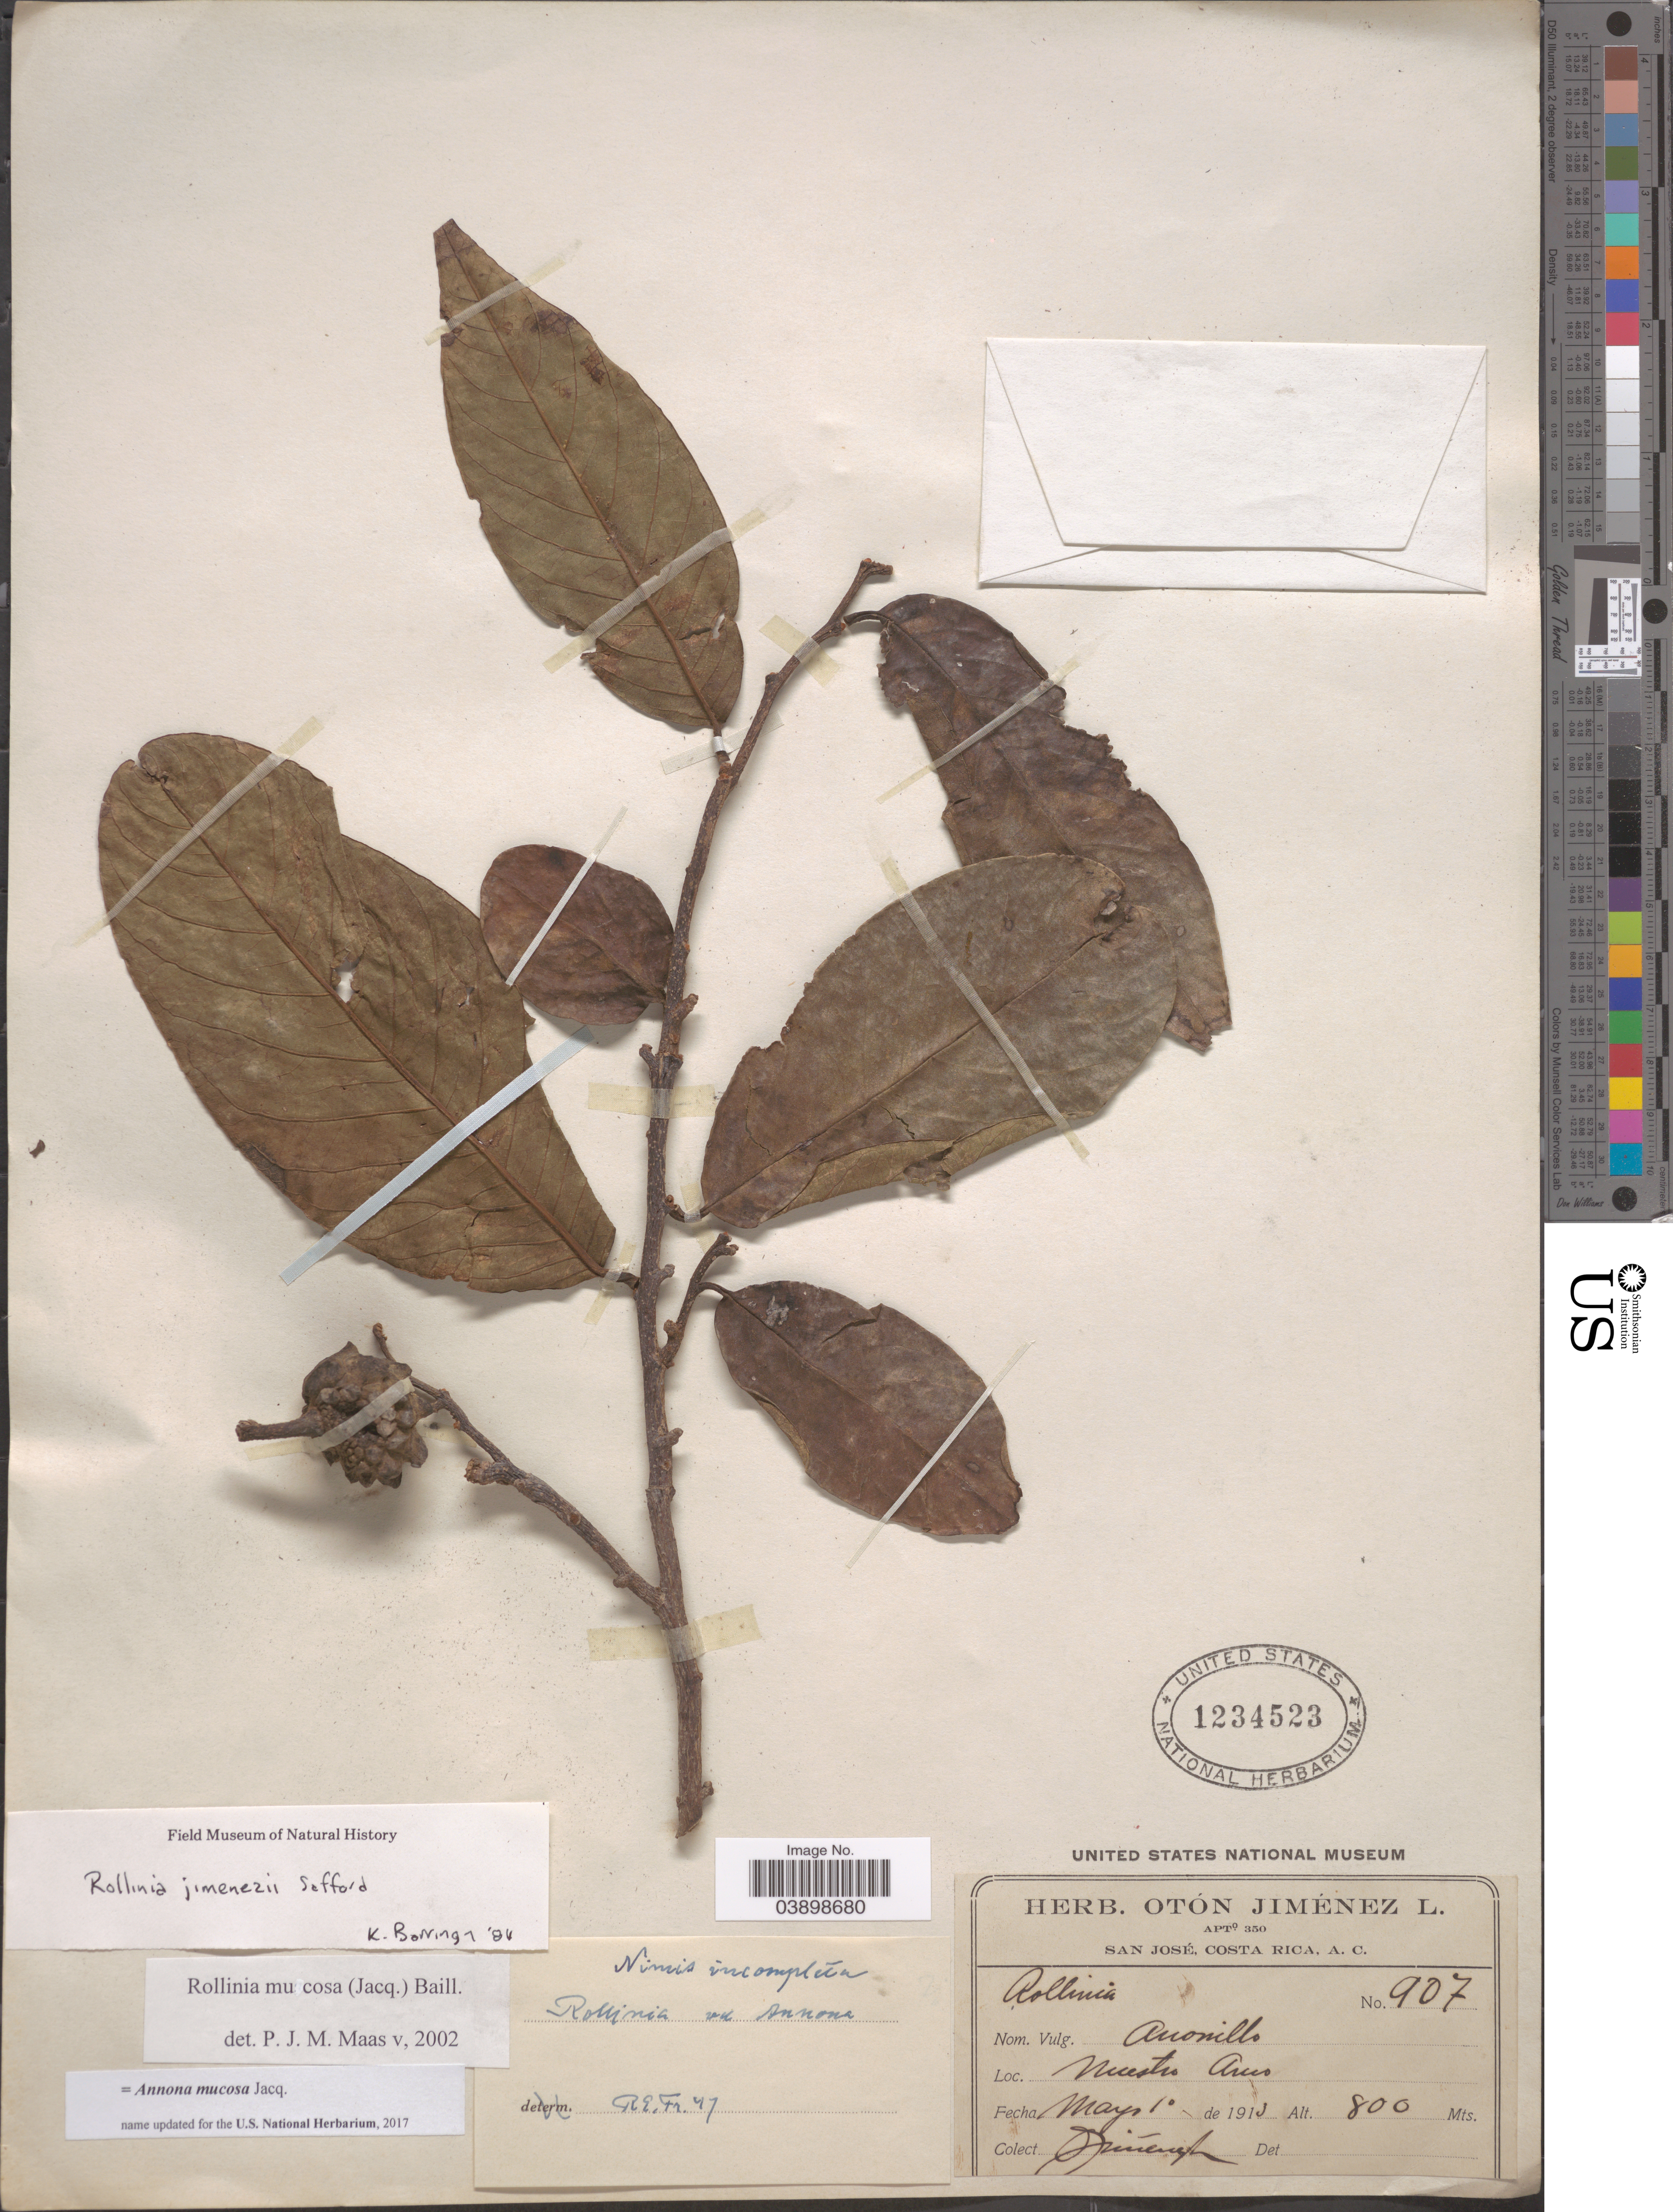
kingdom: Plantae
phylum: Tracheophyta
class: Magnoliopsida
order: Magnoliales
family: Annonaceae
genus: Annona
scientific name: Annona mucosa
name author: Jacq.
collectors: O. Jiménez L.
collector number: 907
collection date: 1913-05-01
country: Costa Rica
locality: Nuestro Amo.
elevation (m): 800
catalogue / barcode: US 1234523